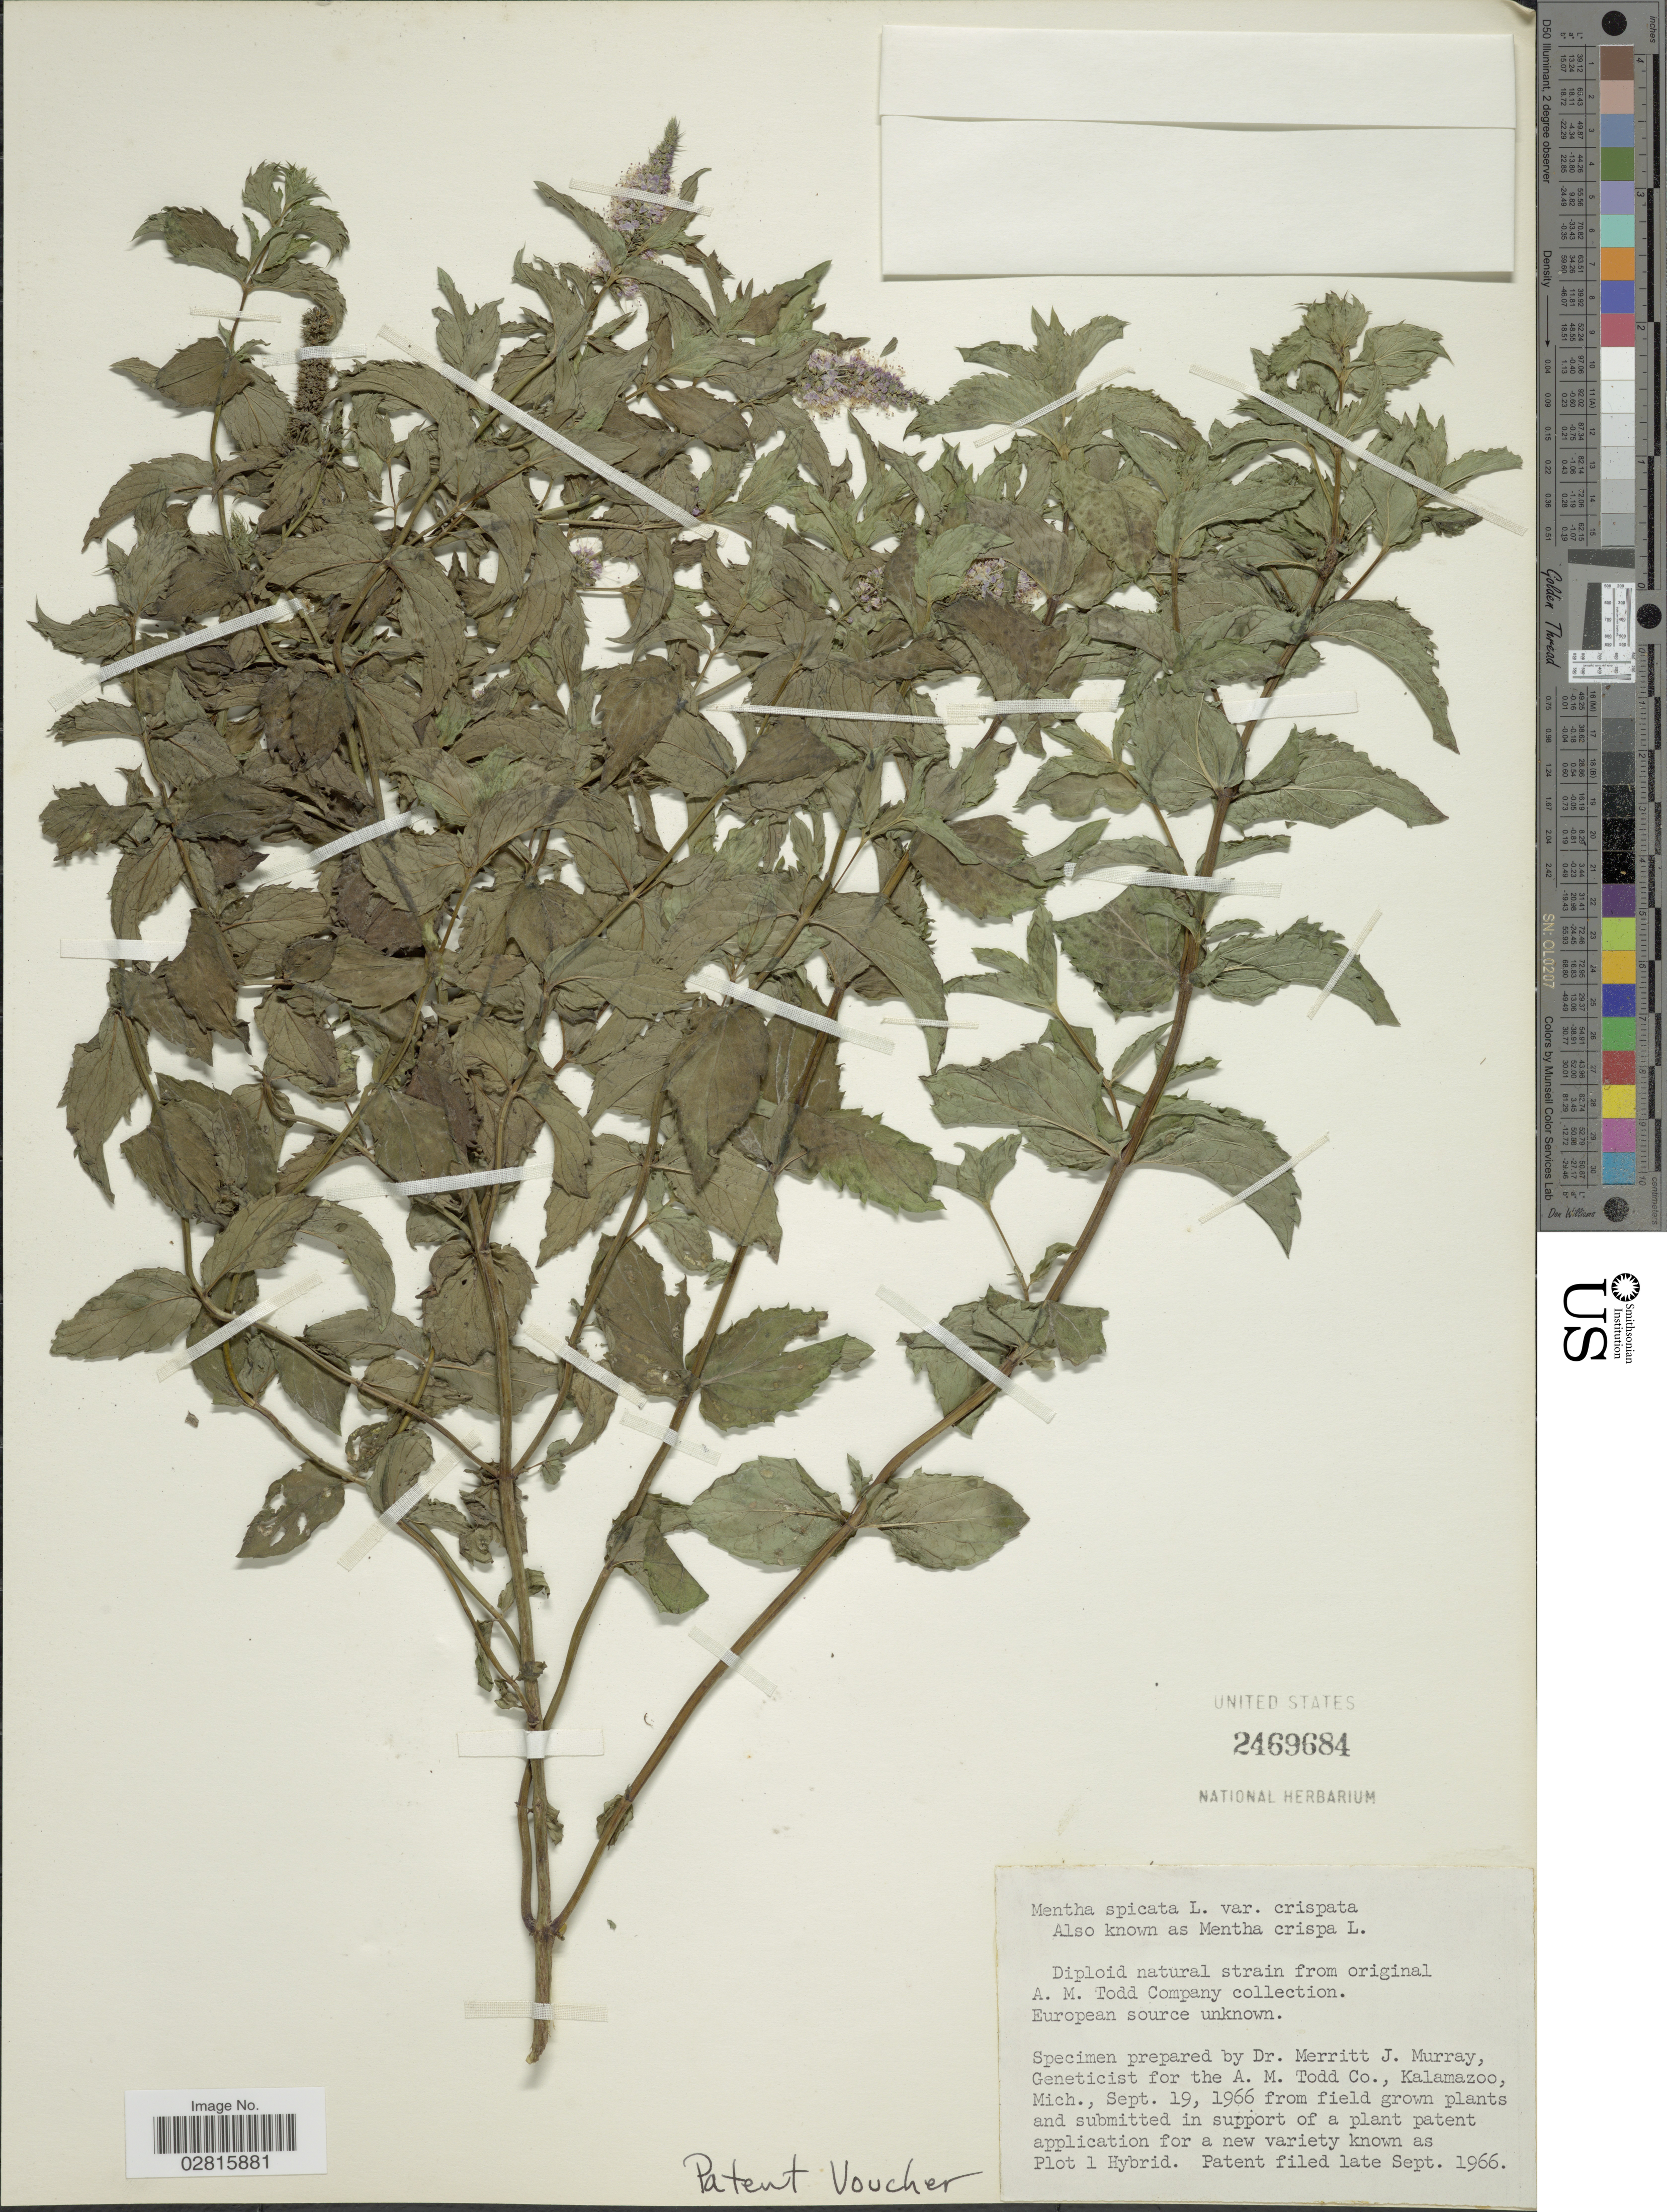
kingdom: Plantae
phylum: Tracheophyta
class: Magnoliopsida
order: Lamiales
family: Lamiaceae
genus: Mentha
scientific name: Mentha spicata var. crispata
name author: (Schrad. ex Willd.) Schinz & Thell.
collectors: M. Murray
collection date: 1966-09-19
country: United States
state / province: Michigan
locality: A.M. Todd Co., Kalamazoo, Mich.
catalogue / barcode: US 2469684